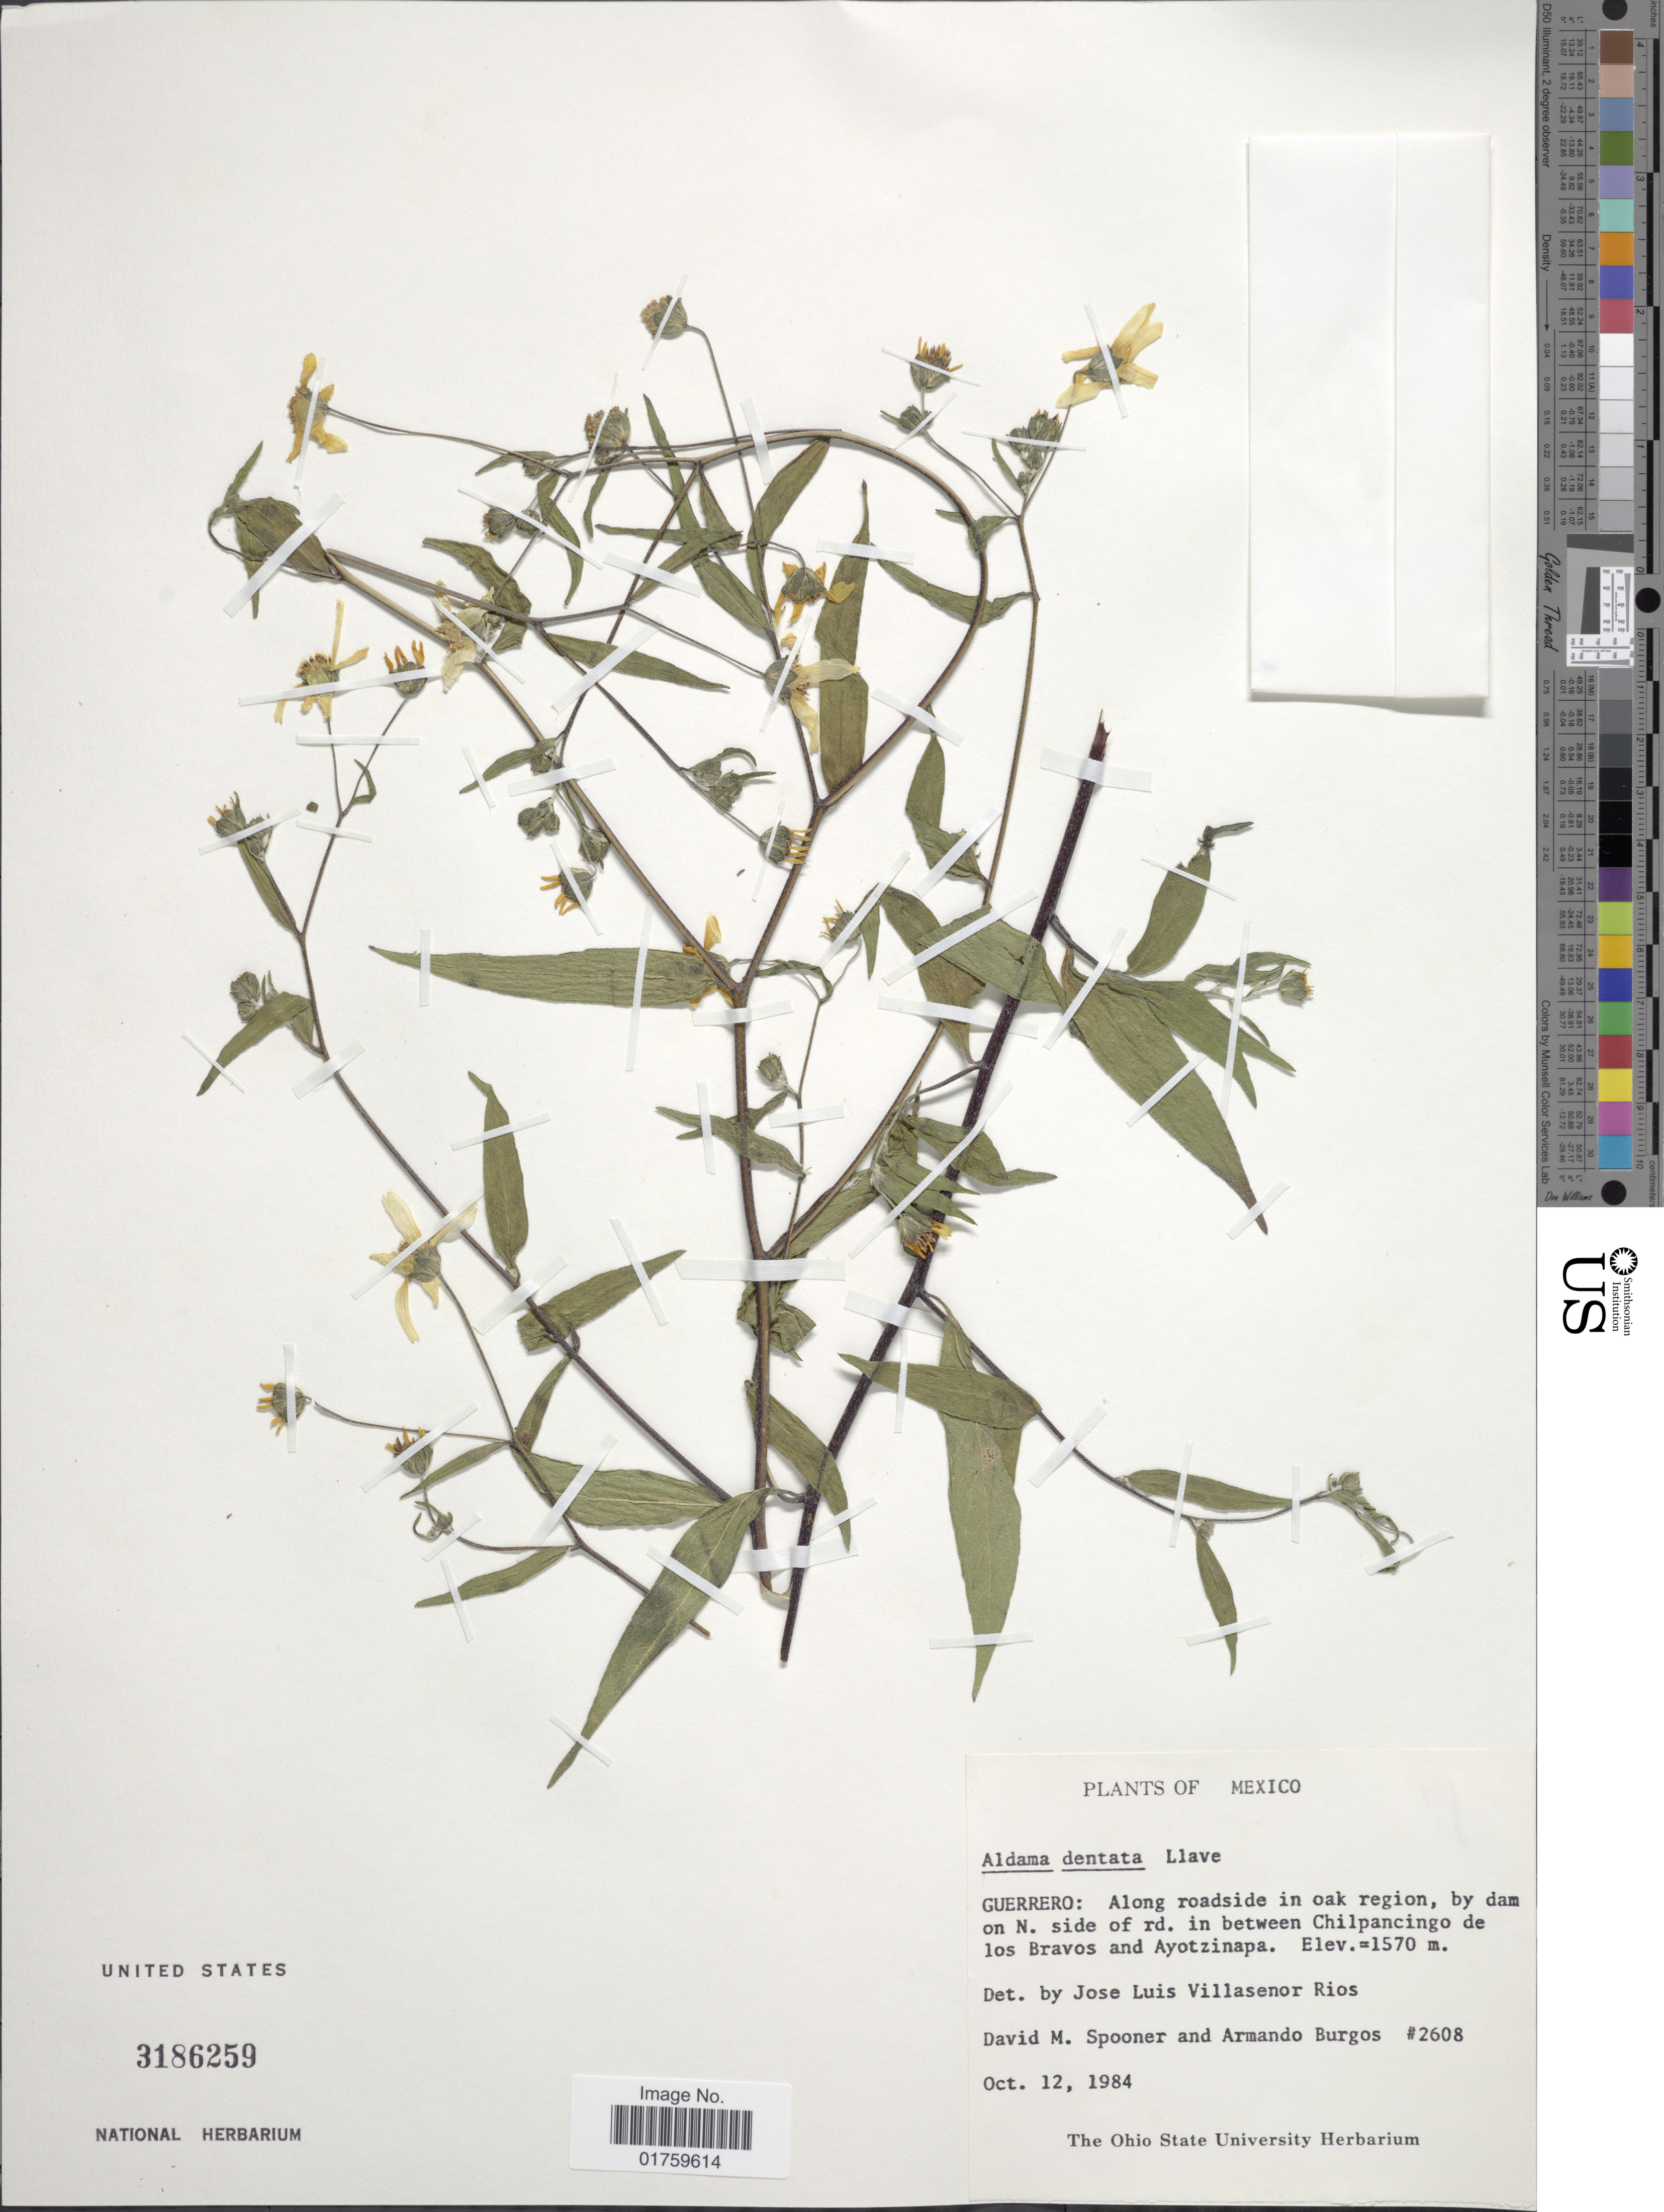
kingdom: Plantae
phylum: Tracheophyta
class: Magnoliopsida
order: Asterales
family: Asteraceae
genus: Aldama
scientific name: Aldama dentata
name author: La Llave ex La Llave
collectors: D. Spooner & A. Burgos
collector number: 2608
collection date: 1984-10-12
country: Mexico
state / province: Guerrero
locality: Along roadside in oak region, by dam on N. side of rd. in between Chilpancingo de los Bravos and Ayotzinapa.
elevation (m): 1570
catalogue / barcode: US 3186259